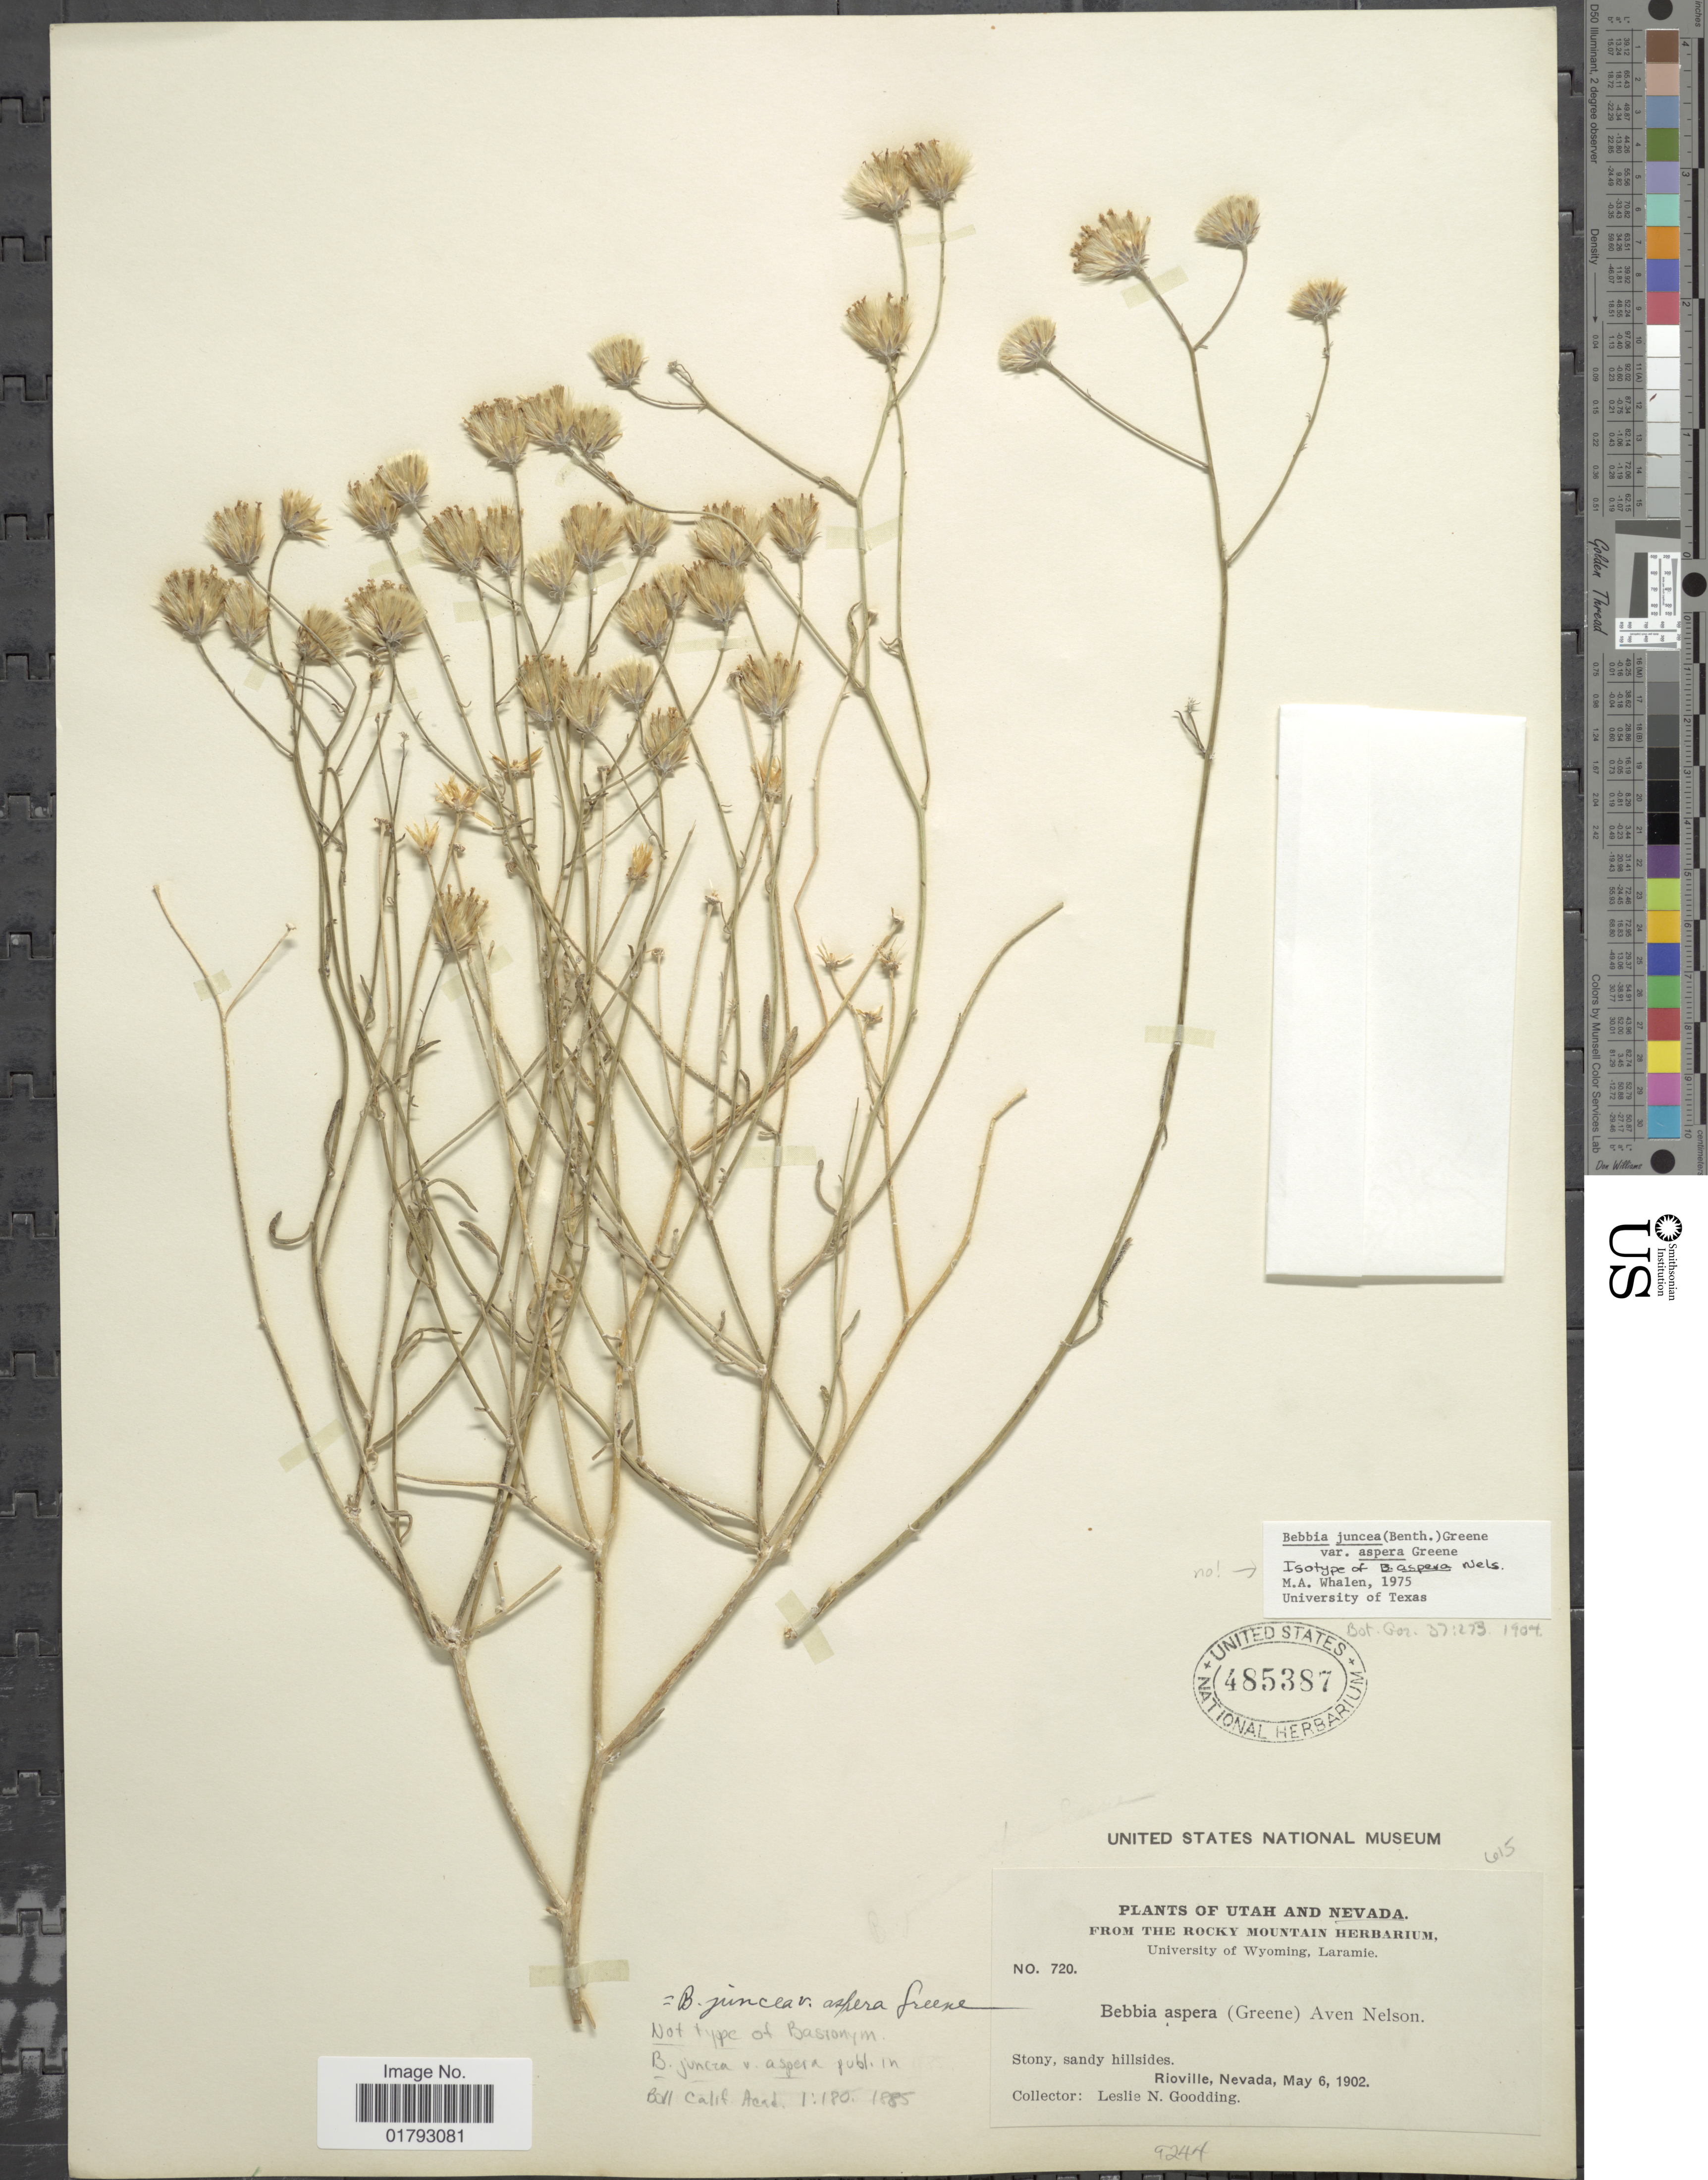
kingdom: Plantae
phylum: Tracheophyta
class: Magnoliopsida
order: Asterales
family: Asteraceae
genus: Bebbia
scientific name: Bebbia juncea var. aspera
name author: Greene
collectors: L. N. Goodding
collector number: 720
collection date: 1902-05-06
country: United States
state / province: Nevada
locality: Stony, sandy hillsides, Rioville, Nevada.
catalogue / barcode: US 485387